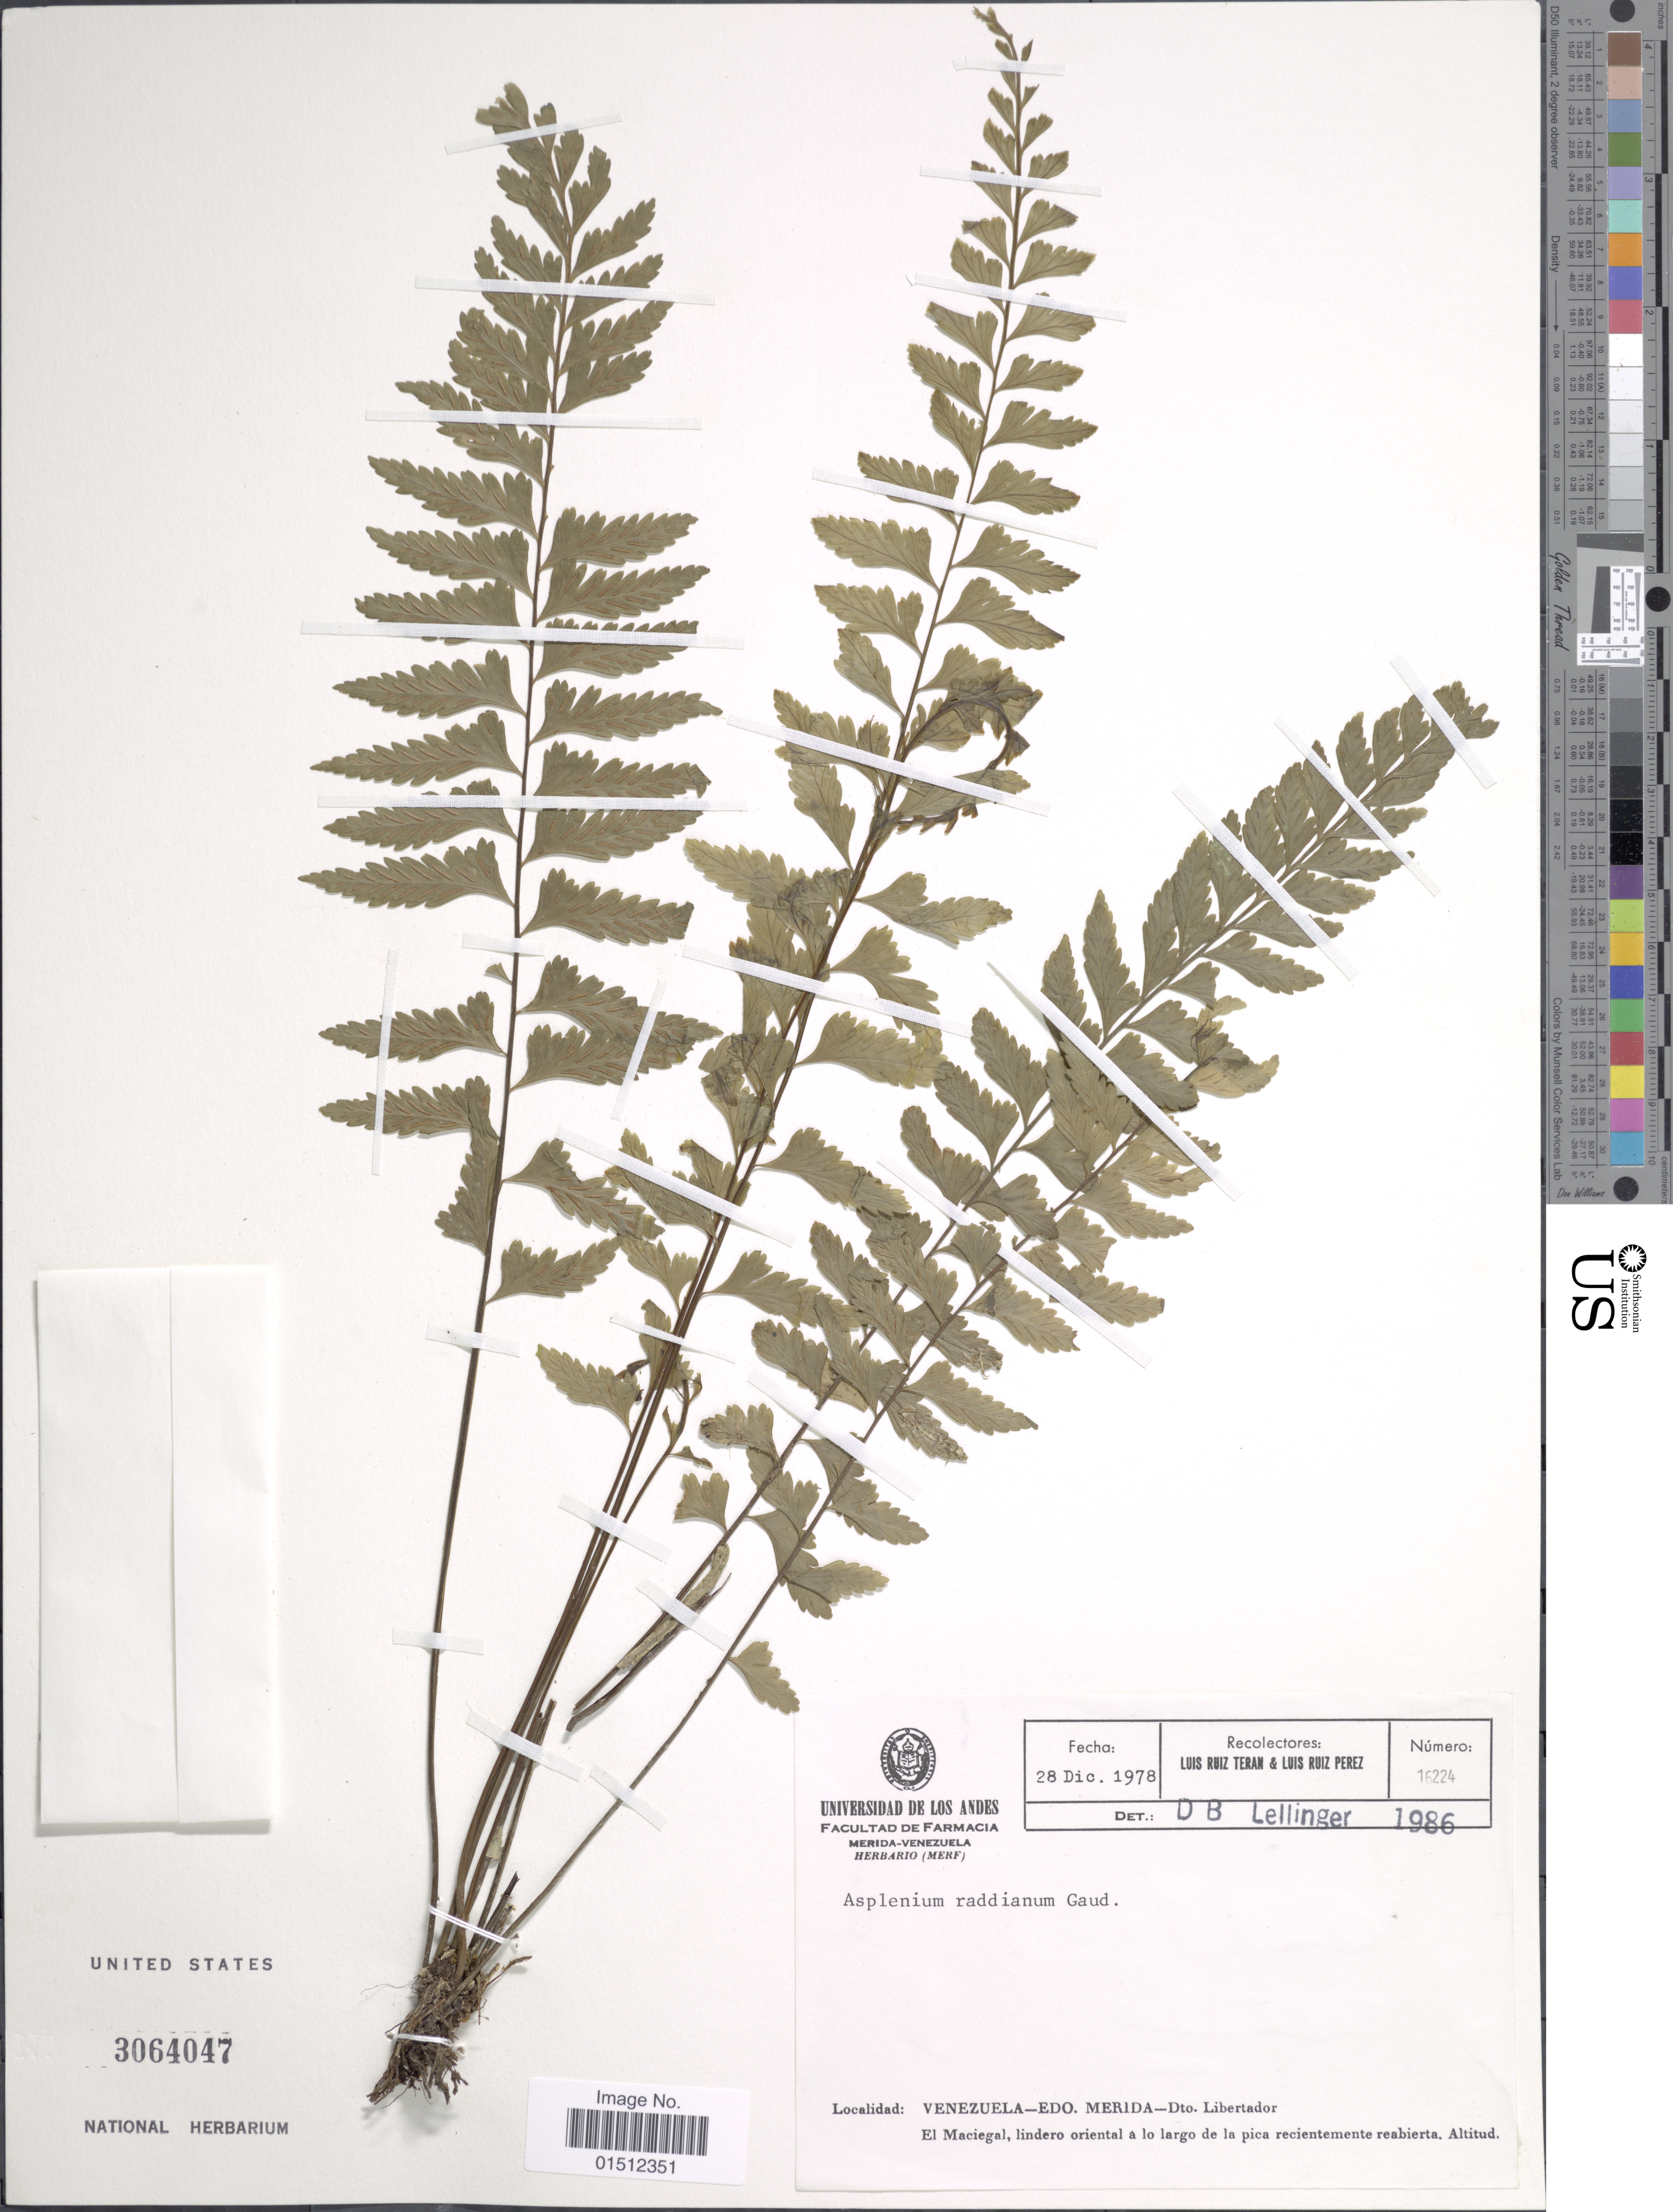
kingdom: Plantae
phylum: Tracheophyta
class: Polypodiopsida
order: Polypodiales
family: Aspleniaceae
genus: Asplenium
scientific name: Asplenium raddianum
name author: Gaudich.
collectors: L. E. Ruíz-Terán & L. Ruiz-Perez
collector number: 16224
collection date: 1978-12-28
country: Venezuela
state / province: Mérida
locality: Venezuela-edo. Merida-Dto. Libertador. El Maciegal, lindero oriental a lo largo de la pica recientemente reabierta.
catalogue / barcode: US 3064047